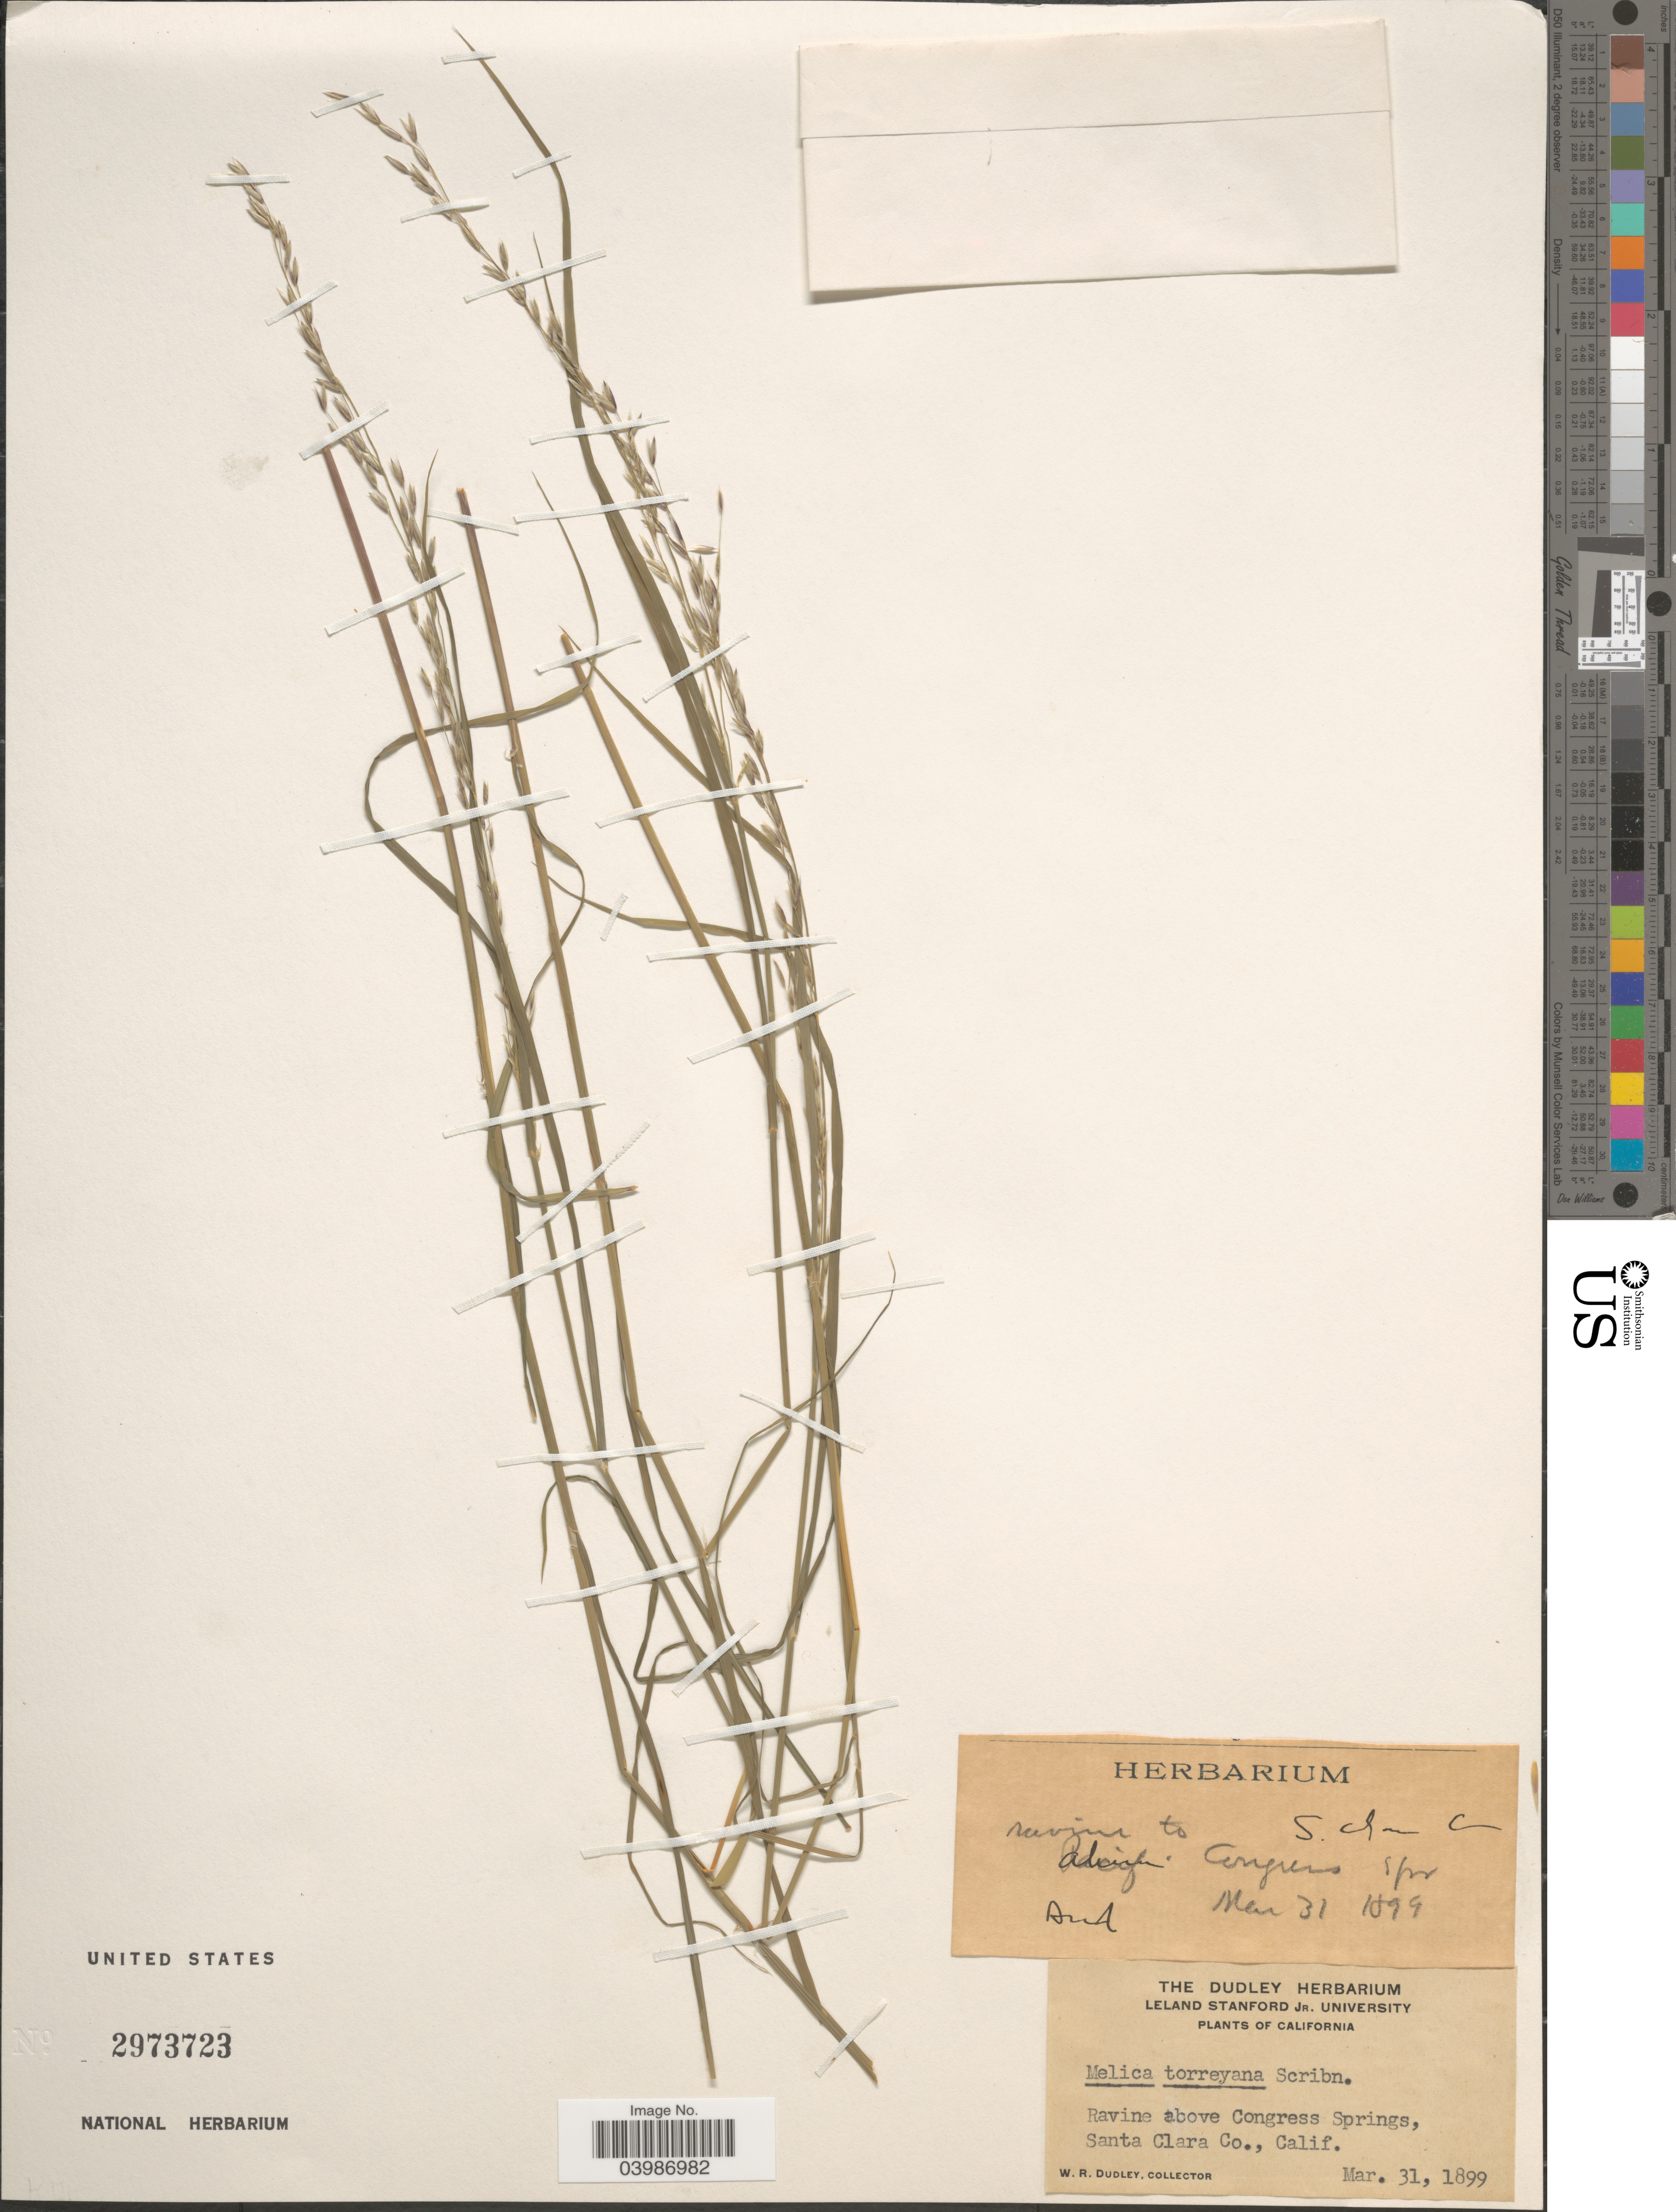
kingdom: Plantae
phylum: Tracheophyta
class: Liliopsida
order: Poales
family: Poaceae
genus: Melica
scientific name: Melica torreyana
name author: Scribn.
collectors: W. Dudley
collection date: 1899-03-31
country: United States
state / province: California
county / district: Santa Clara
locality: Ravine above Congress Springs, Santa Clara Co.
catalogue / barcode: US 2973723